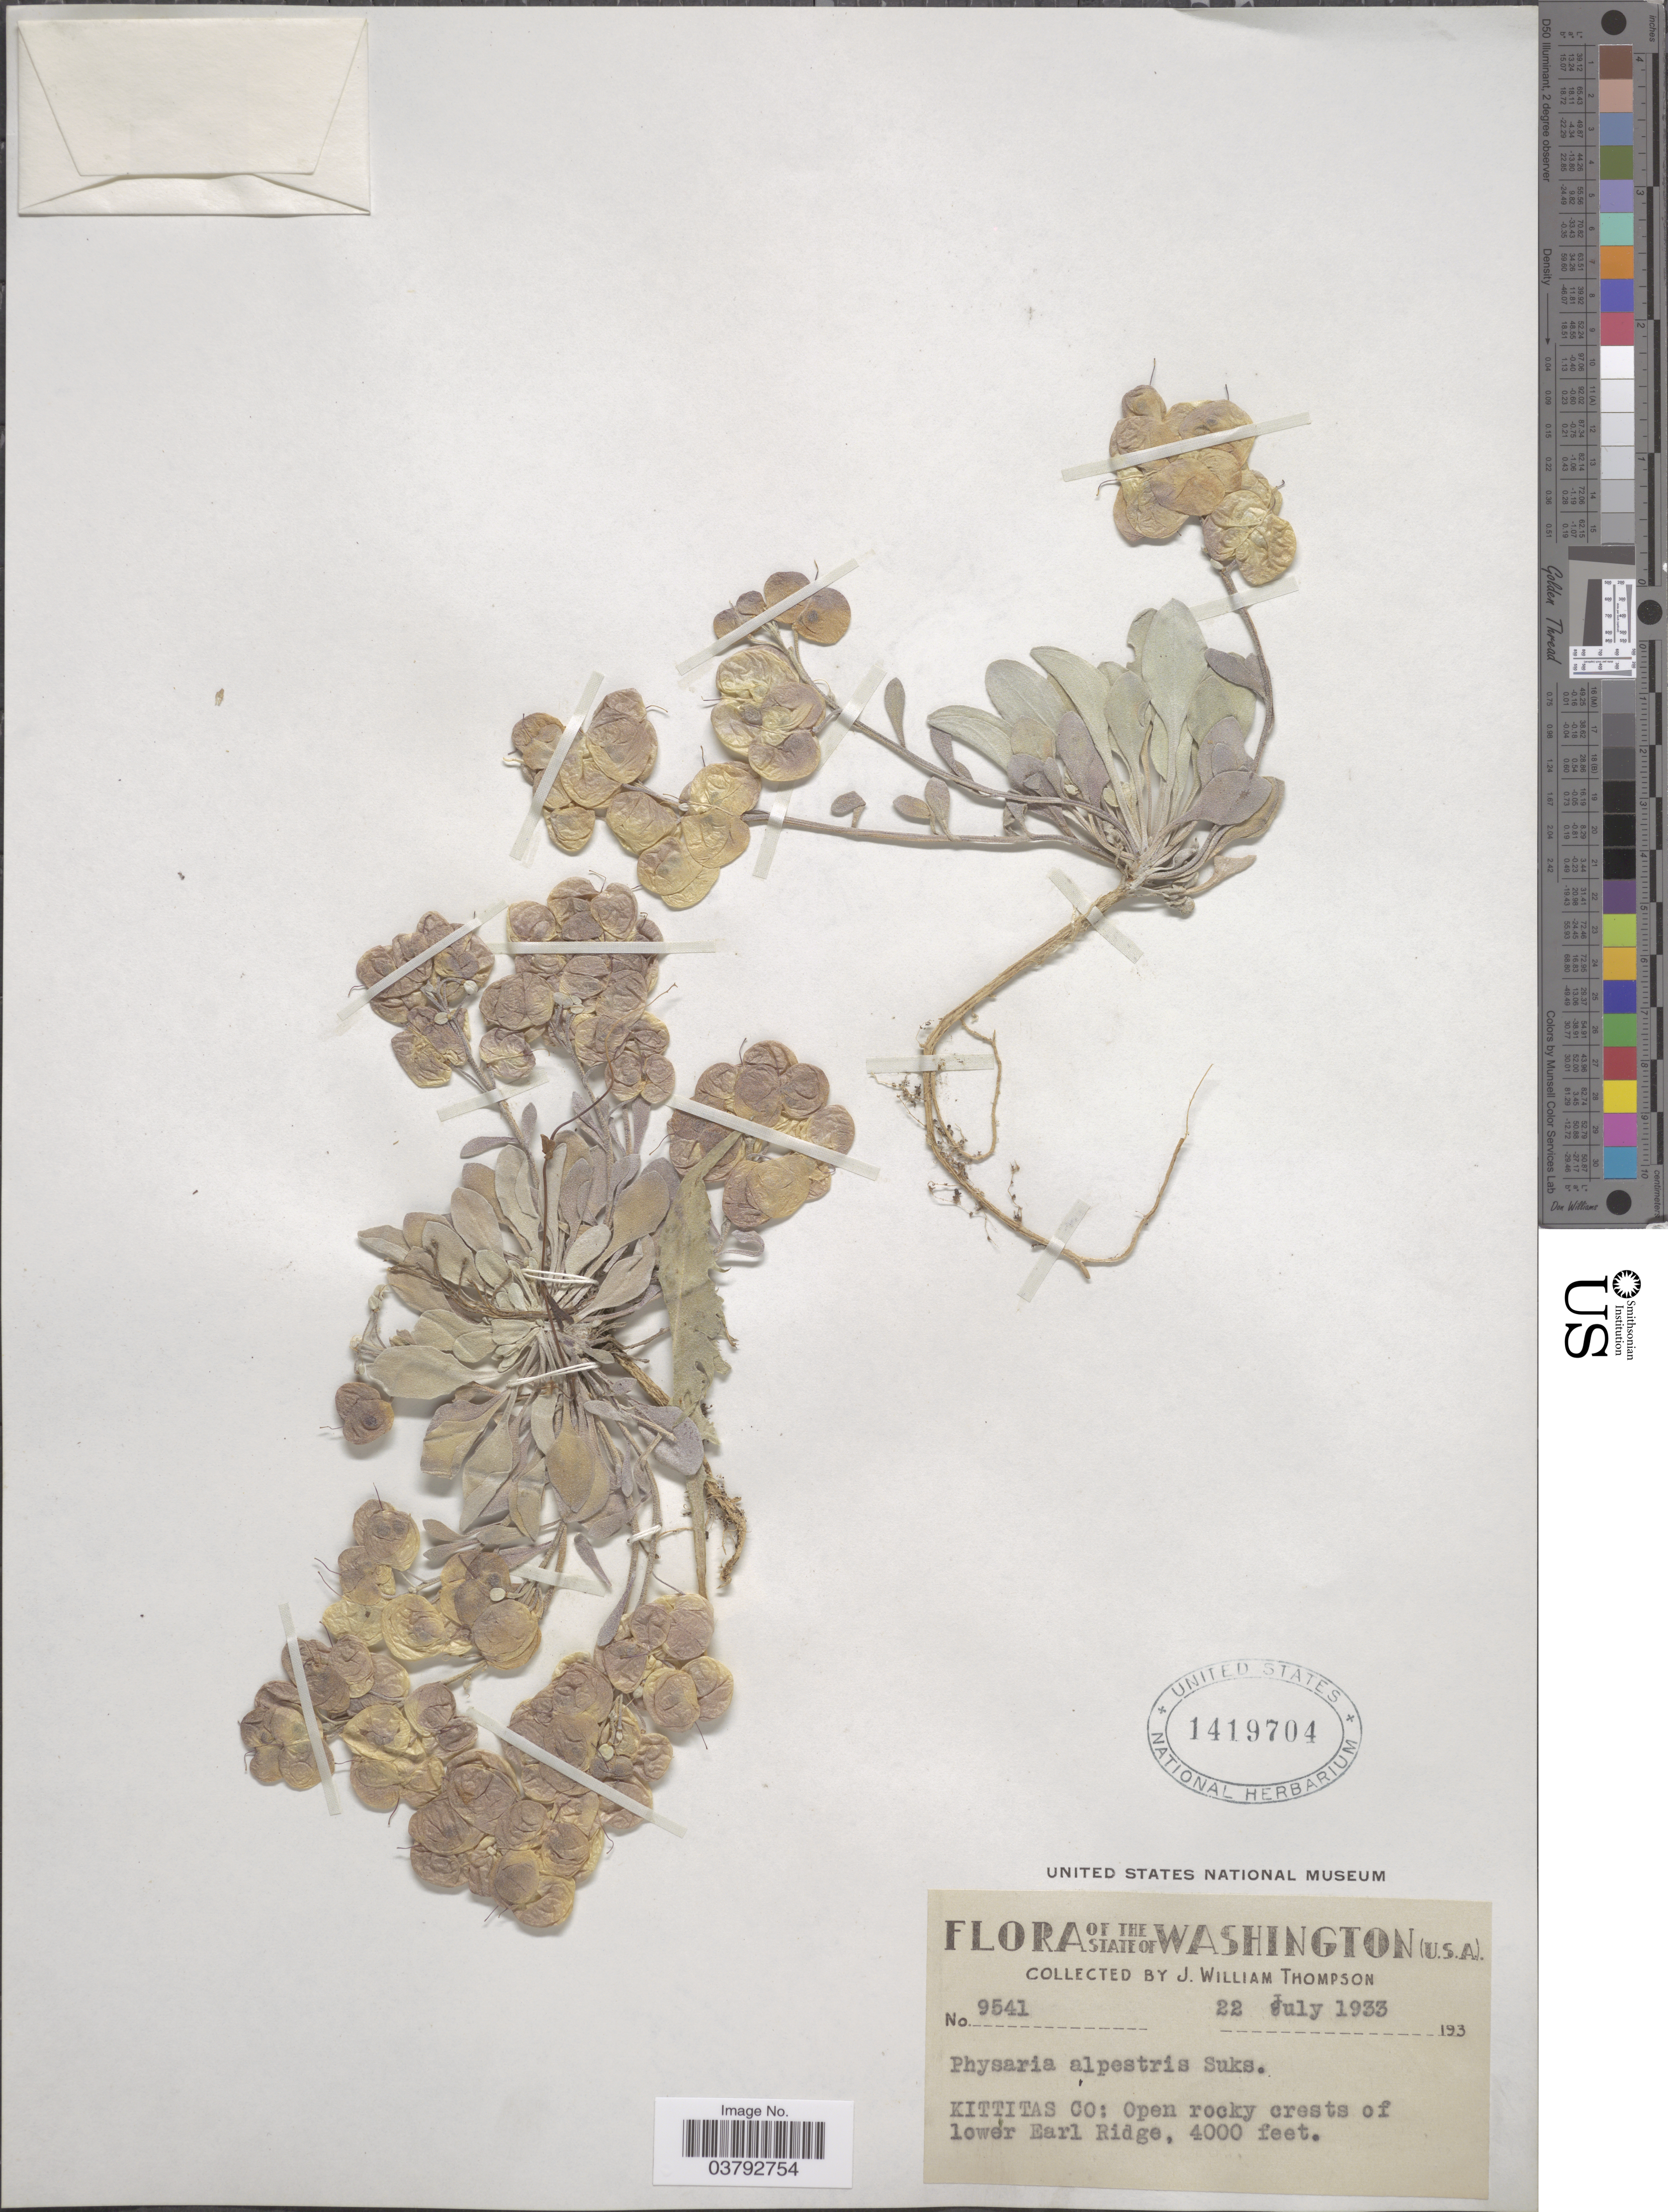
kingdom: Plantae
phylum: Tracheophyta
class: Magnoliopsida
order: Brassicales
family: Brassicaceae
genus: Physaria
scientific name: Physaria alpestris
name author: Suksd.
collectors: J. W. Thompson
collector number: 9541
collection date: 1933-07-22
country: United States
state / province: Washington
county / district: Kittitas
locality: Kittitas Co: Open rocky crests of lower Earl Ridge.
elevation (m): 1219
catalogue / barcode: US 1419704